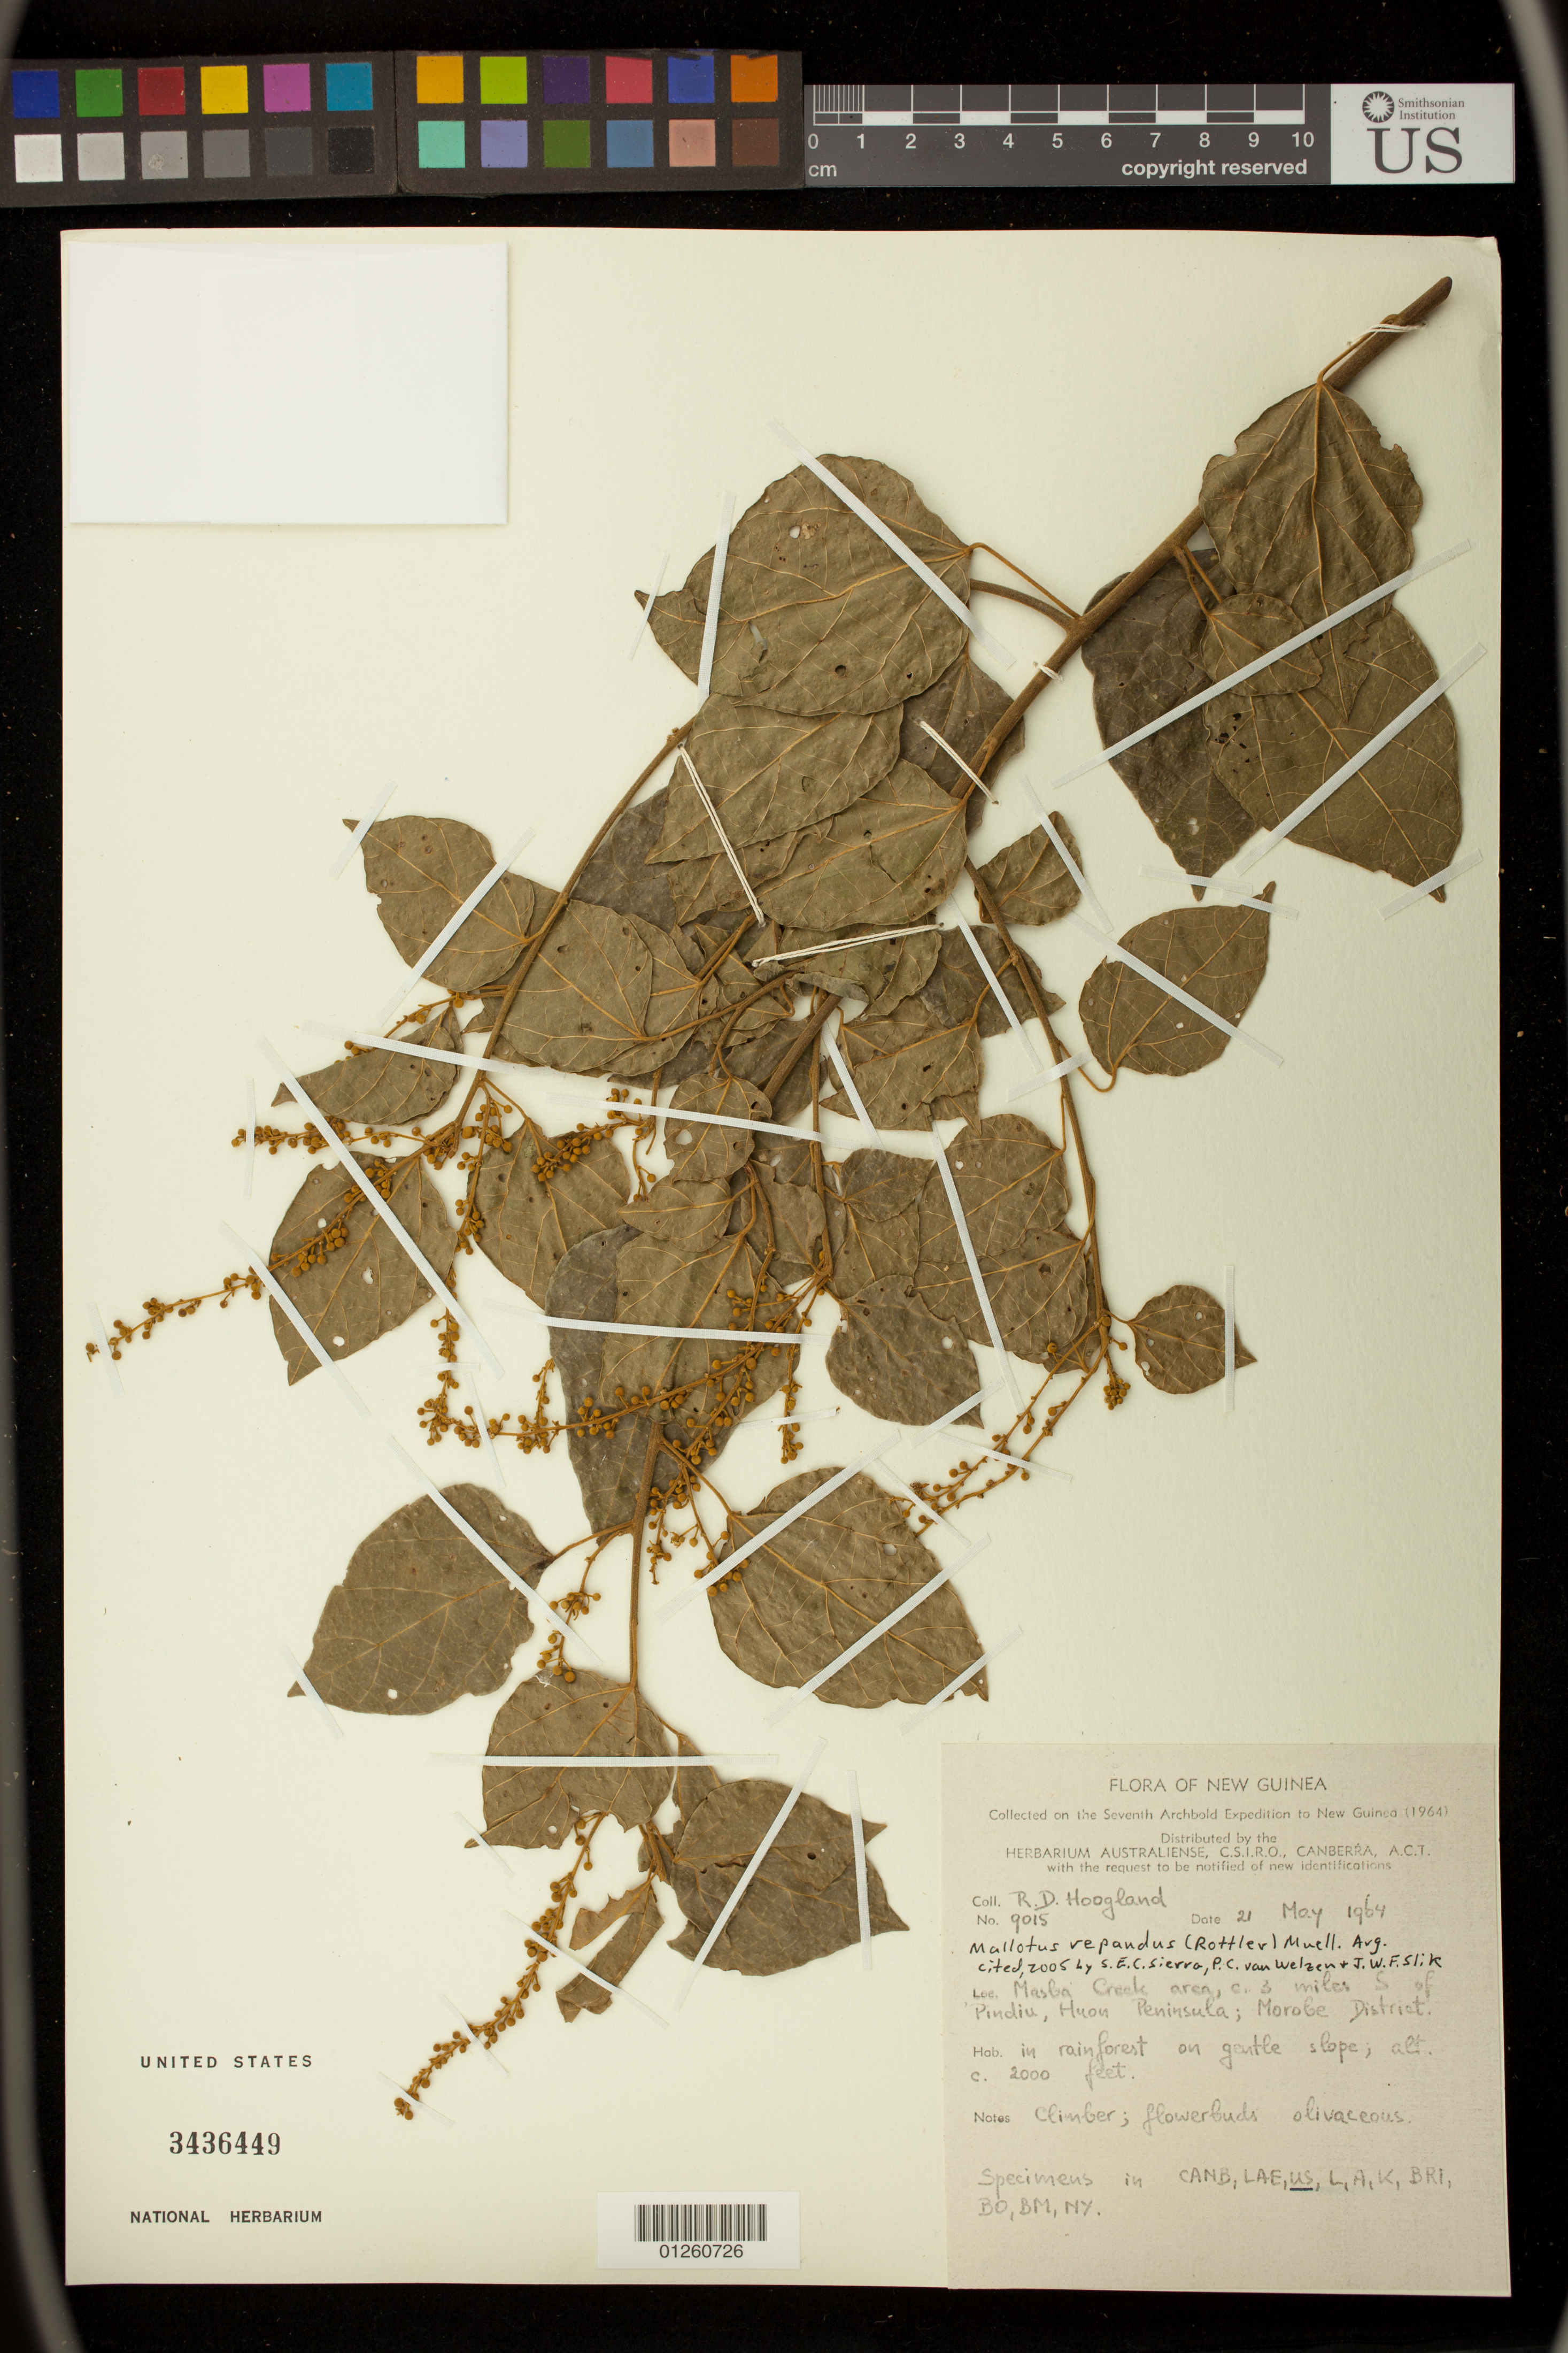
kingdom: Plantae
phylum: Tracheophyta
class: Magnoliopsida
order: Malpighiales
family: Euphorbiaceae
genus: Mallotus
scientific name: Mallotus repandus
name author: (Rottler) Müll. Arg.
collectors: R. D. Hoogland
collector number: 9015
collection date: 1964-05-21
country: Papua New Guinea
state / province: Morobe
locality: Masba Creek area, c. 3 miles S of Pindiu, Huon Peninsula.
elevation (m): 610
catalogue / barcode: US 3436449